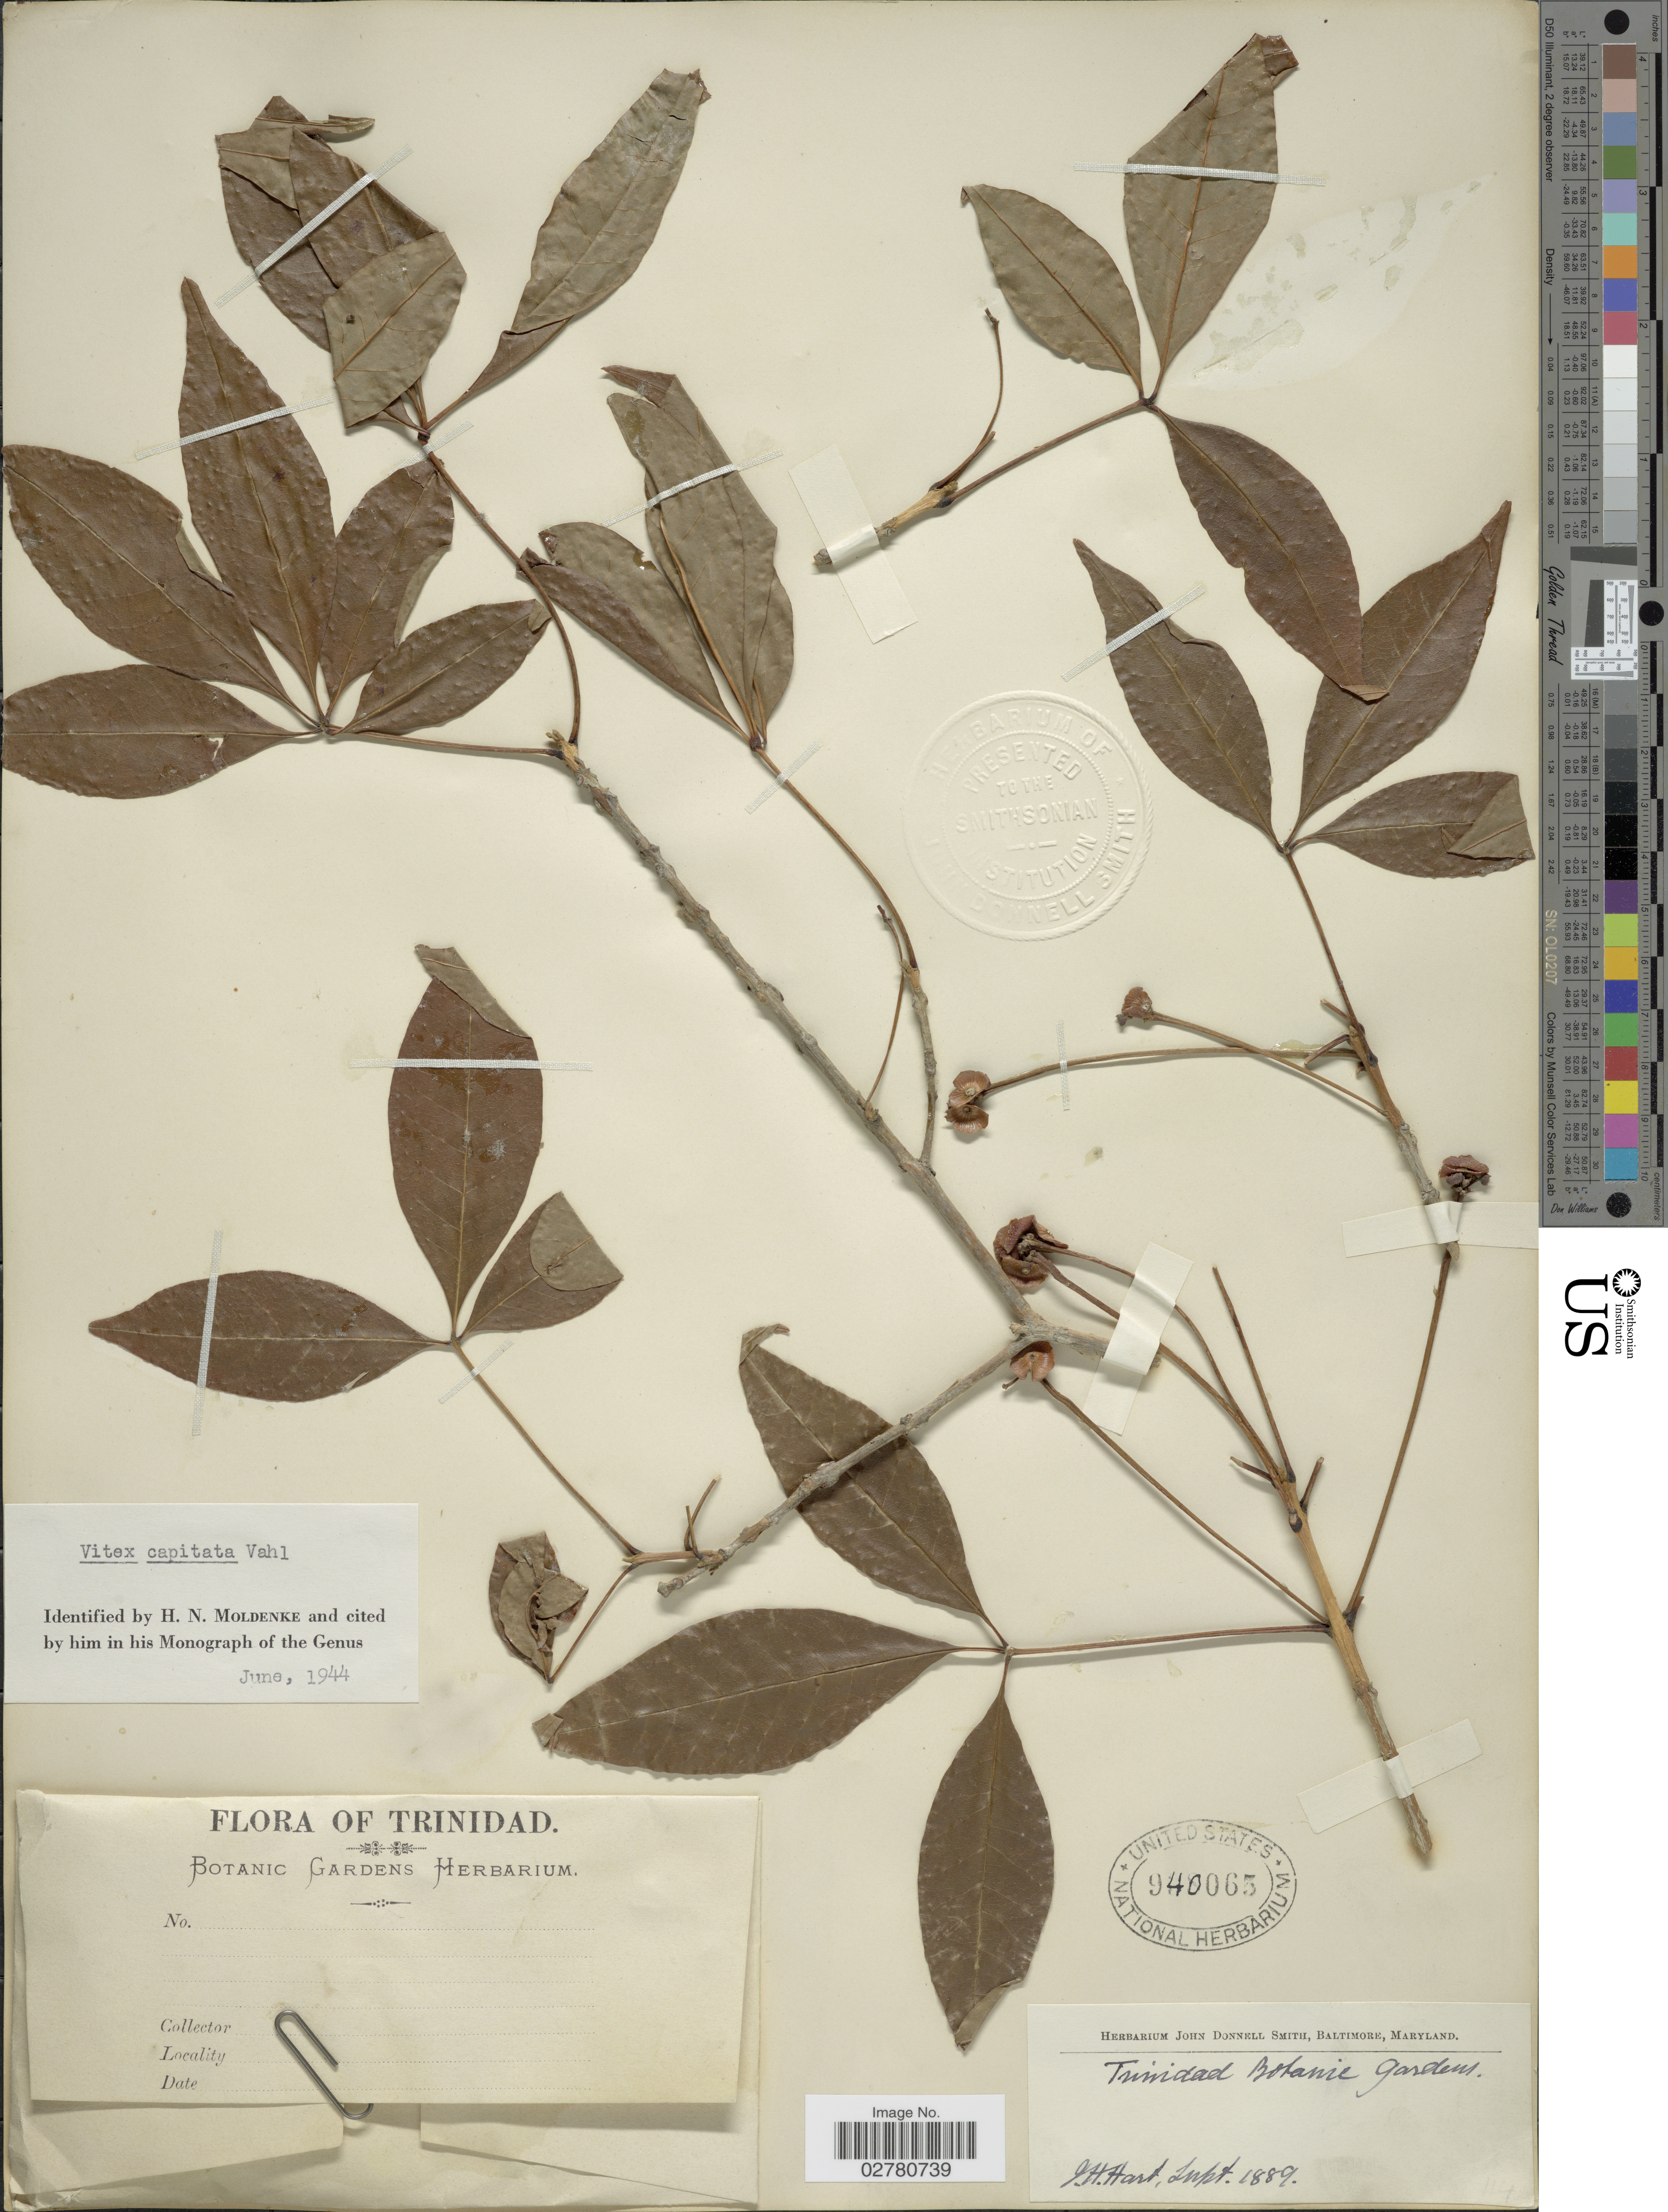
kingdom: Plantae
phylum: Tracheophyta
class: Magnoliopsida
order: Lamiales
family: Lamiaceae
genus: Vitex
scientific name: Vitex capitata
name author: Vahl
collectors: J. H. Hart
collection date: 1889-09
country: Trinidad and Tobago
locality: Trinidad.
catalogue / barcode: US 940065